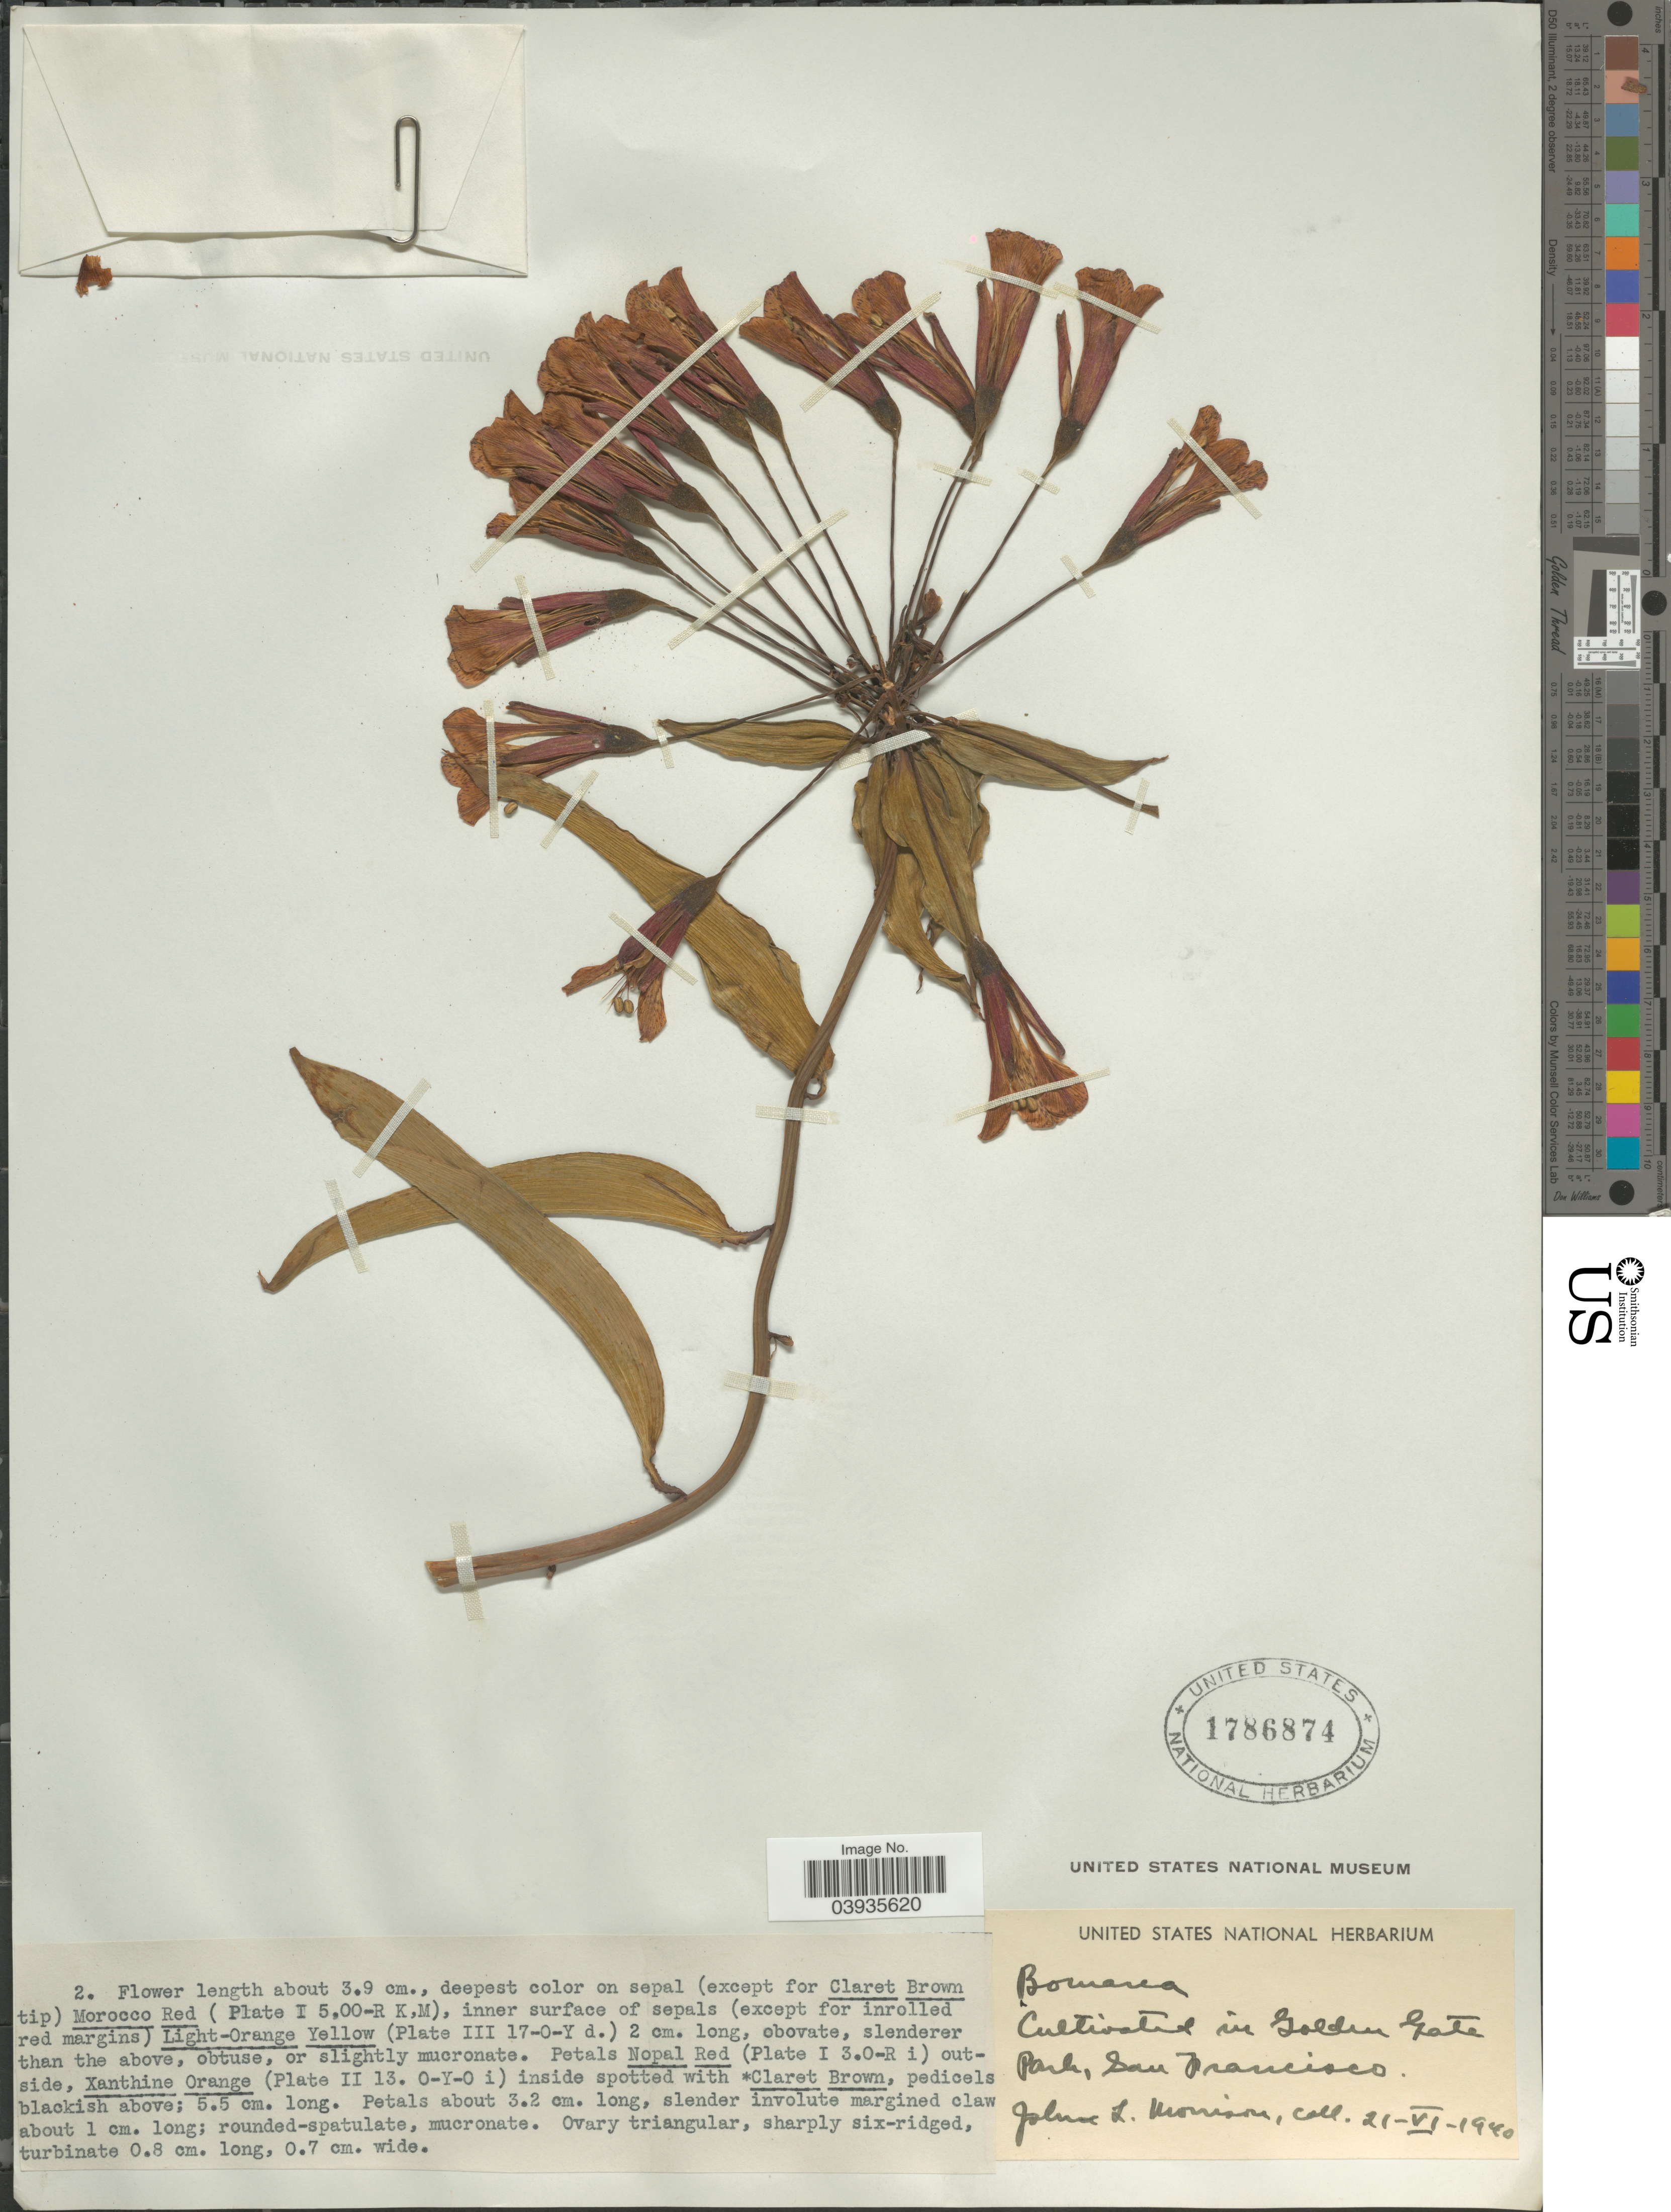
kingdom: Plantae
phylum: Tracheophyta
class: Liliopsida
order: Liliales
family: Alstroemeriaceae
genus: Bomarea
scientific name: Bomarea sp.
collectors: J. Morrison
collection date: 1940-06-21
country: United States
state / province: California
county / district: San Francisco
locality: Cultivated in Golden Gate Park, San Francisco.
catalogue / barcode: US 1786874